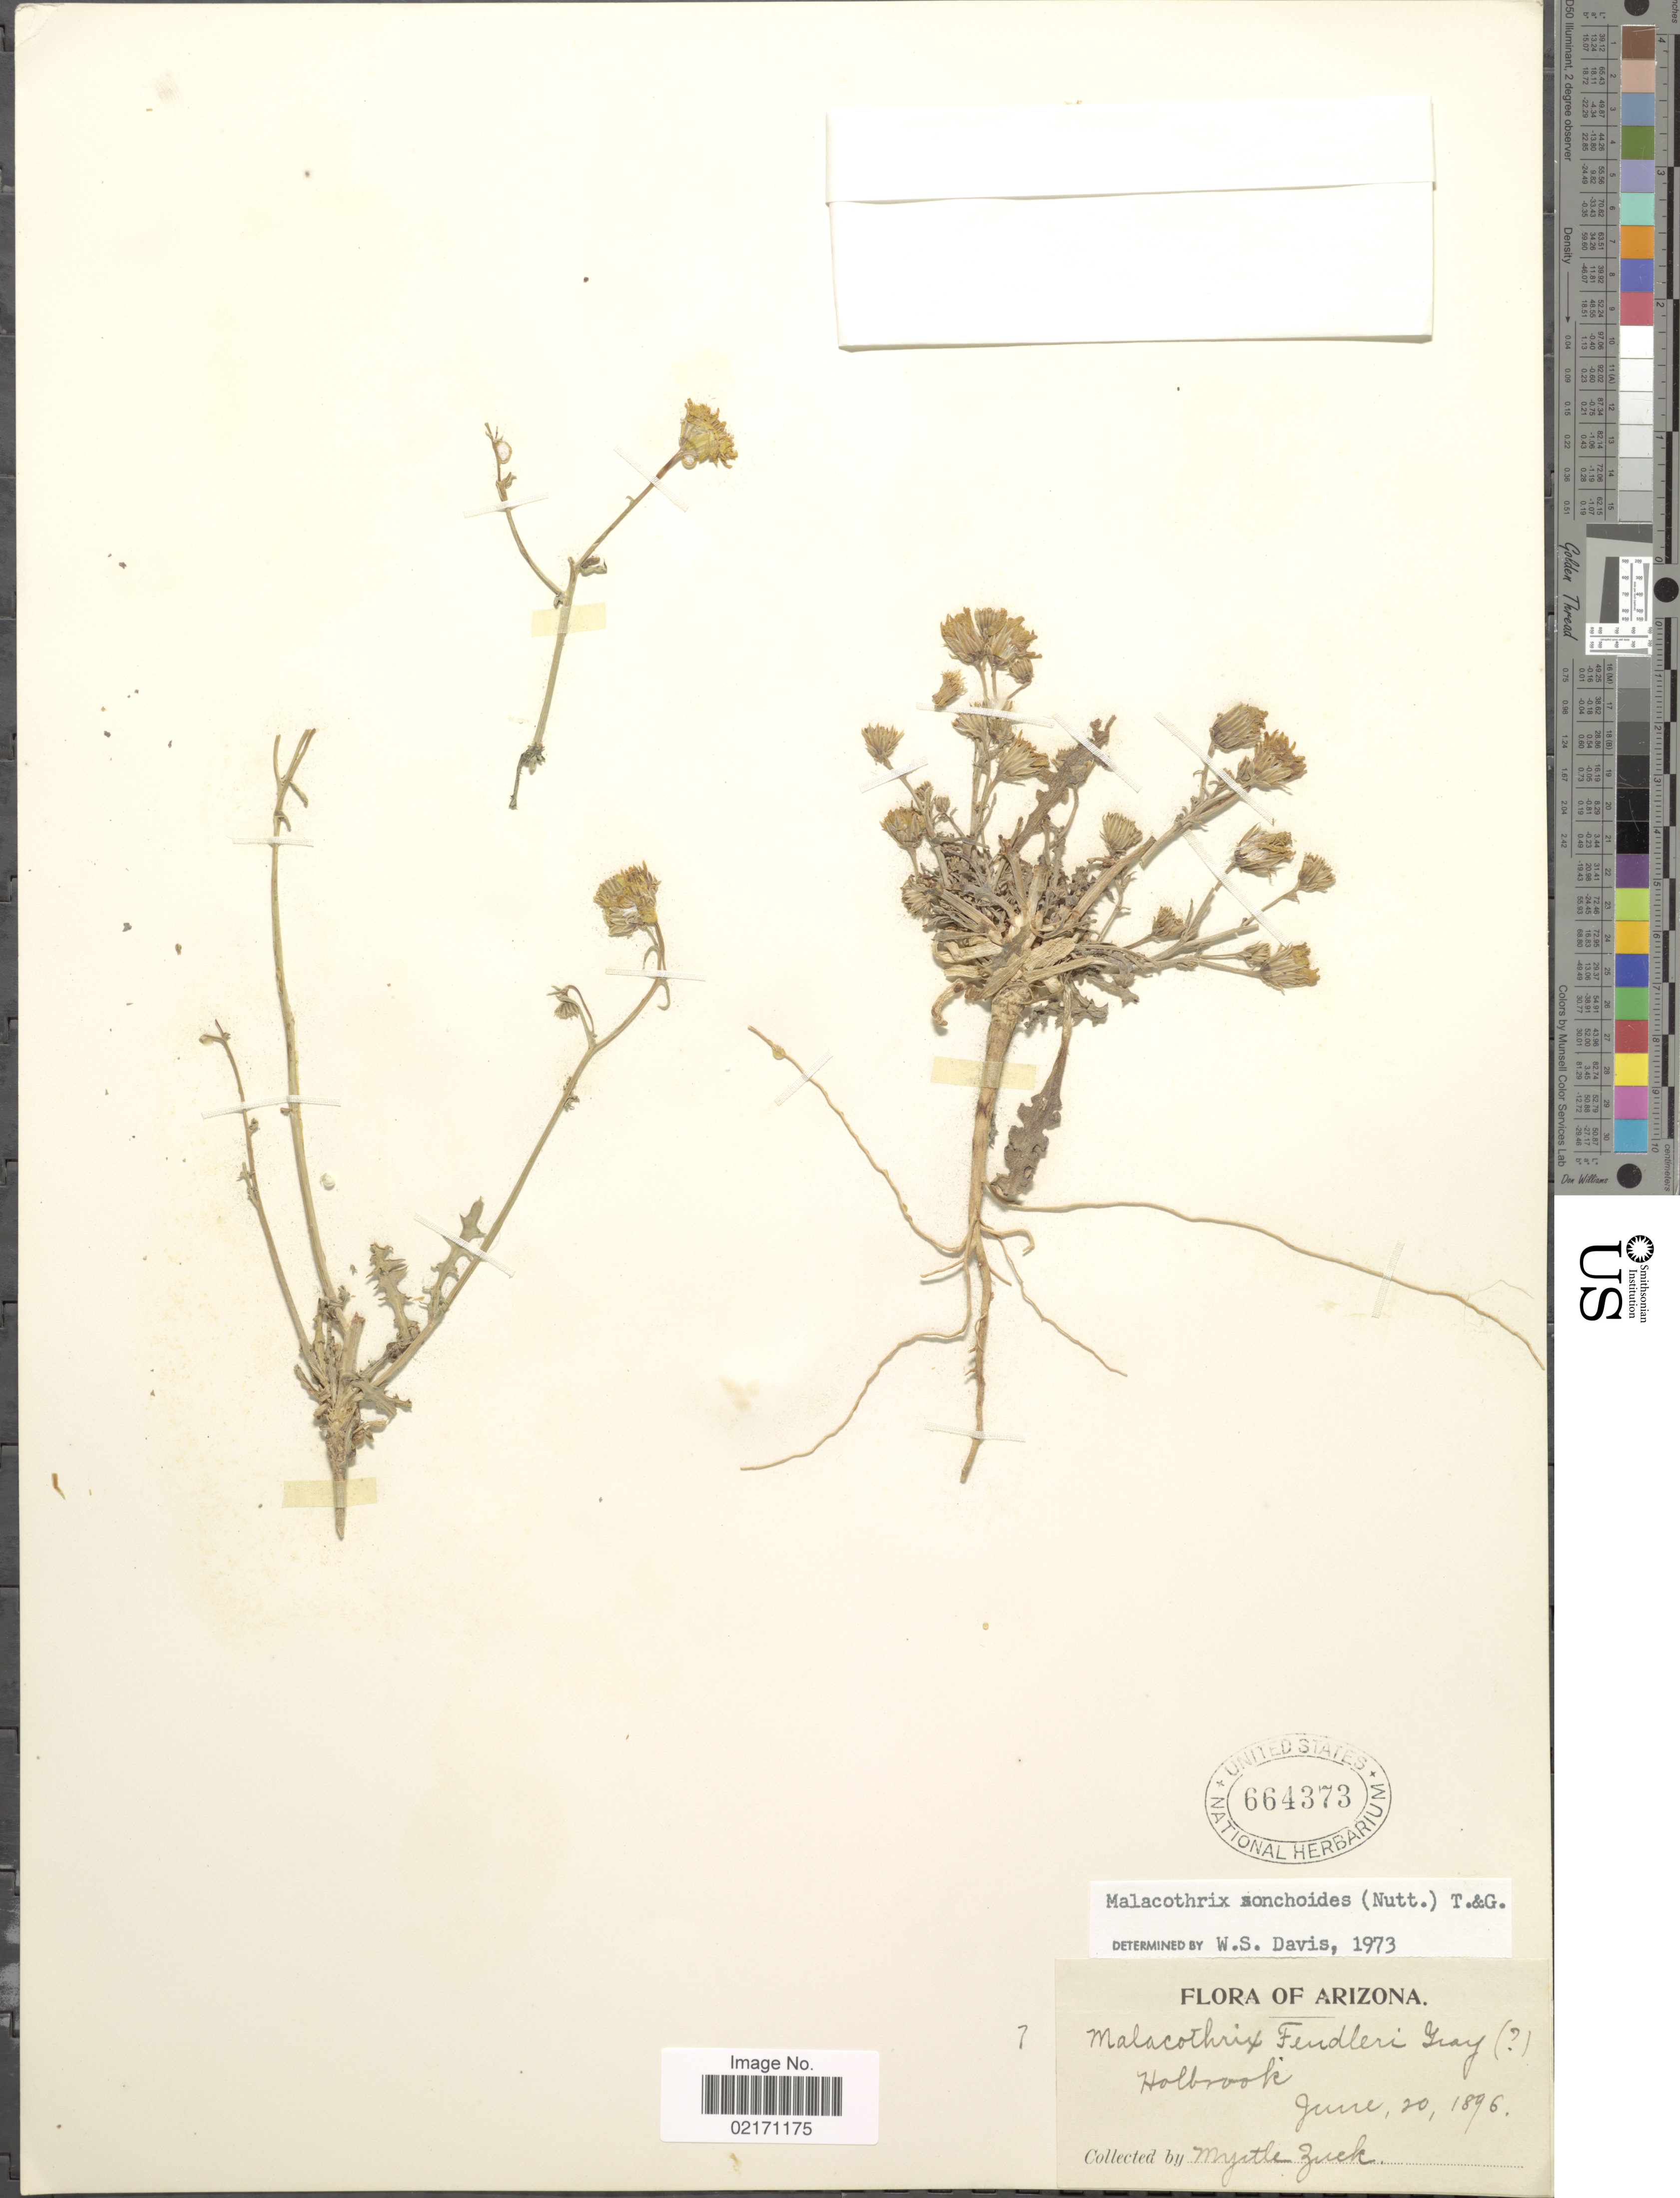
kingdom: Plantae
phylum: Tracheophyta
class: Magnoliopsida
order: Asterales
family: Asteraceae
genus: Malacothrix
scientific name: Malacothrix sonchoides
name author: (Nutt.) Torr. & A. Gray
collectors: M. Zuck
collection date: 1896-06-20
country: United States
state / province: Arizona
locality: Holbrook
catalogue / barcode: US 664373